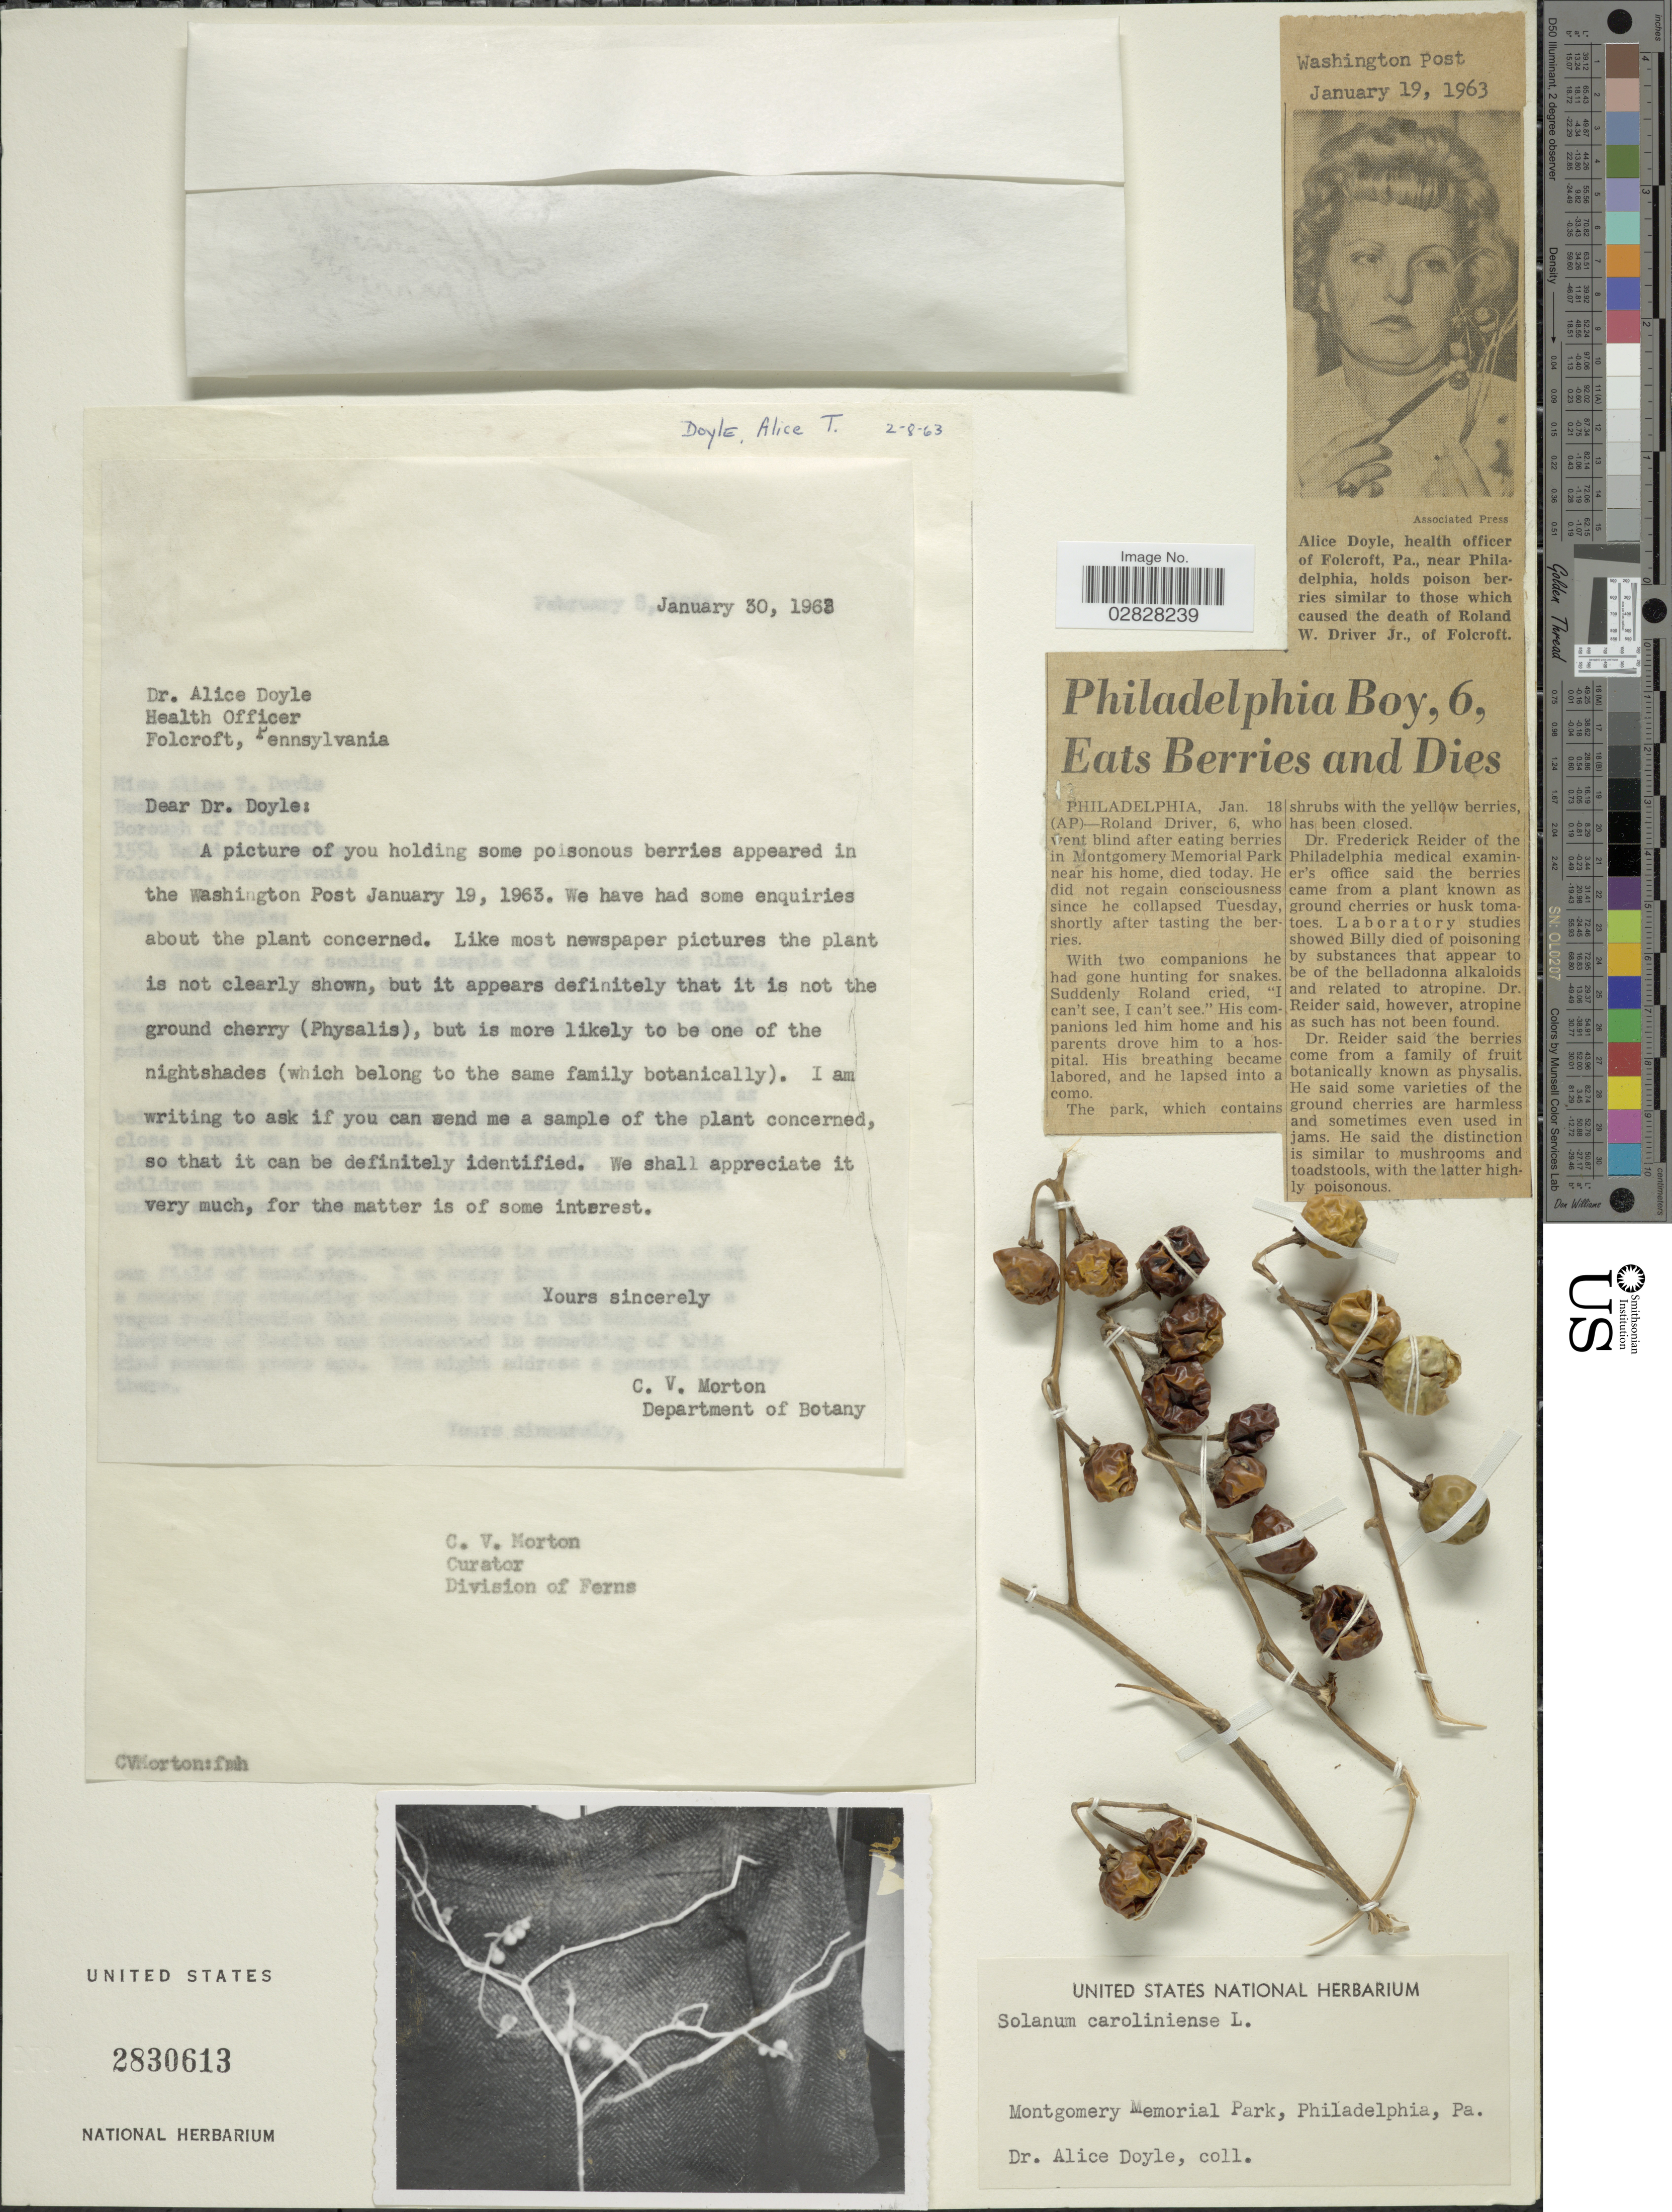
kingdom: Plantae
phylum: Tracheophyta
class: Magnoliopsida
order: Solanales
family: Solanaceae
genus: Solanum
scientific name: Solanum carolinense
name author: L.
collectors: A. Doyle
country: United States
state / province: Pennsylvania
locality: Montgomery Memorial Park. Philadelphia.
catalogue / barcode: US 2830613